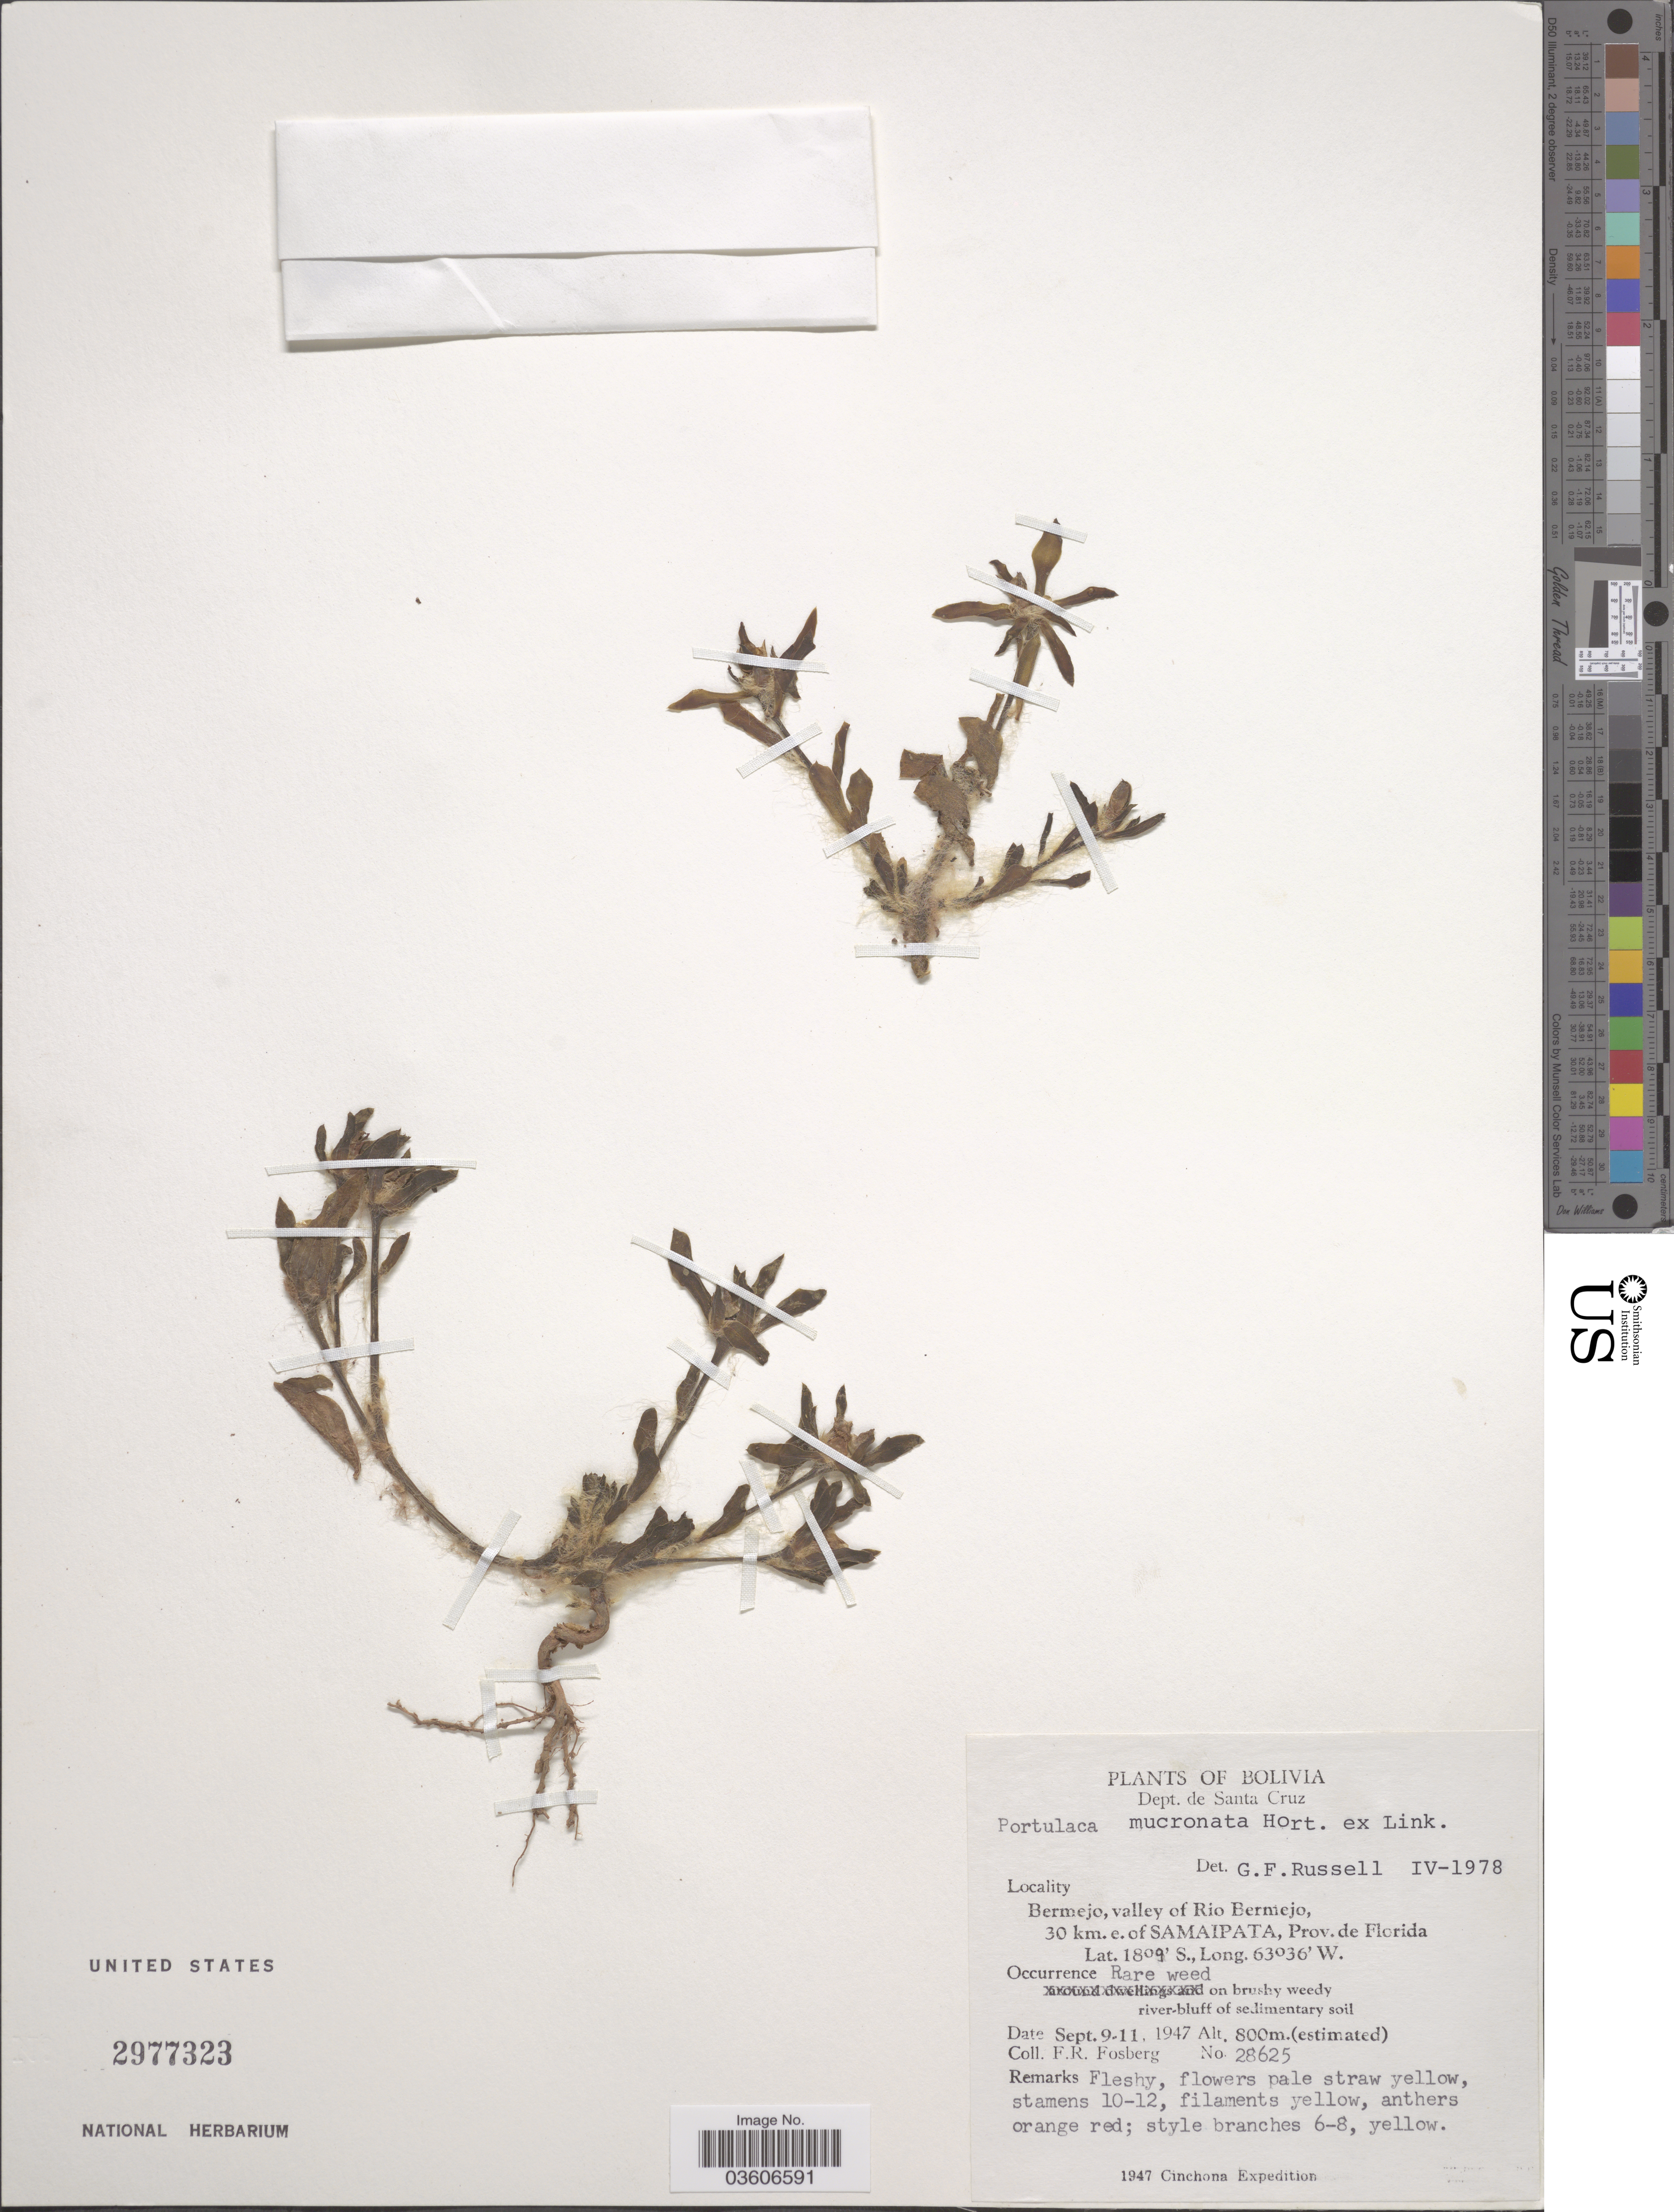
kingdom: Plantae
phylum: Tracheophyta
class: Magnoliopsida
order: Caryophyllales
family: Portulacaceae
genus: Portulaca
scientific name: Portulaca mucronata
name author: Link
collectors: F. R. Fosberg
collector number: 28625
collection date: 1947-09-09/1947-09-11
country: Bolivia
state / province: Santa Cruz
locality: Dept. de Santa Cruz. Bermejo, valley of Rio Bermejo, 30 km. e. of Samaipata, Prov. de Florida.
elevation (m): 800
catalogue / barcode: US 2977323